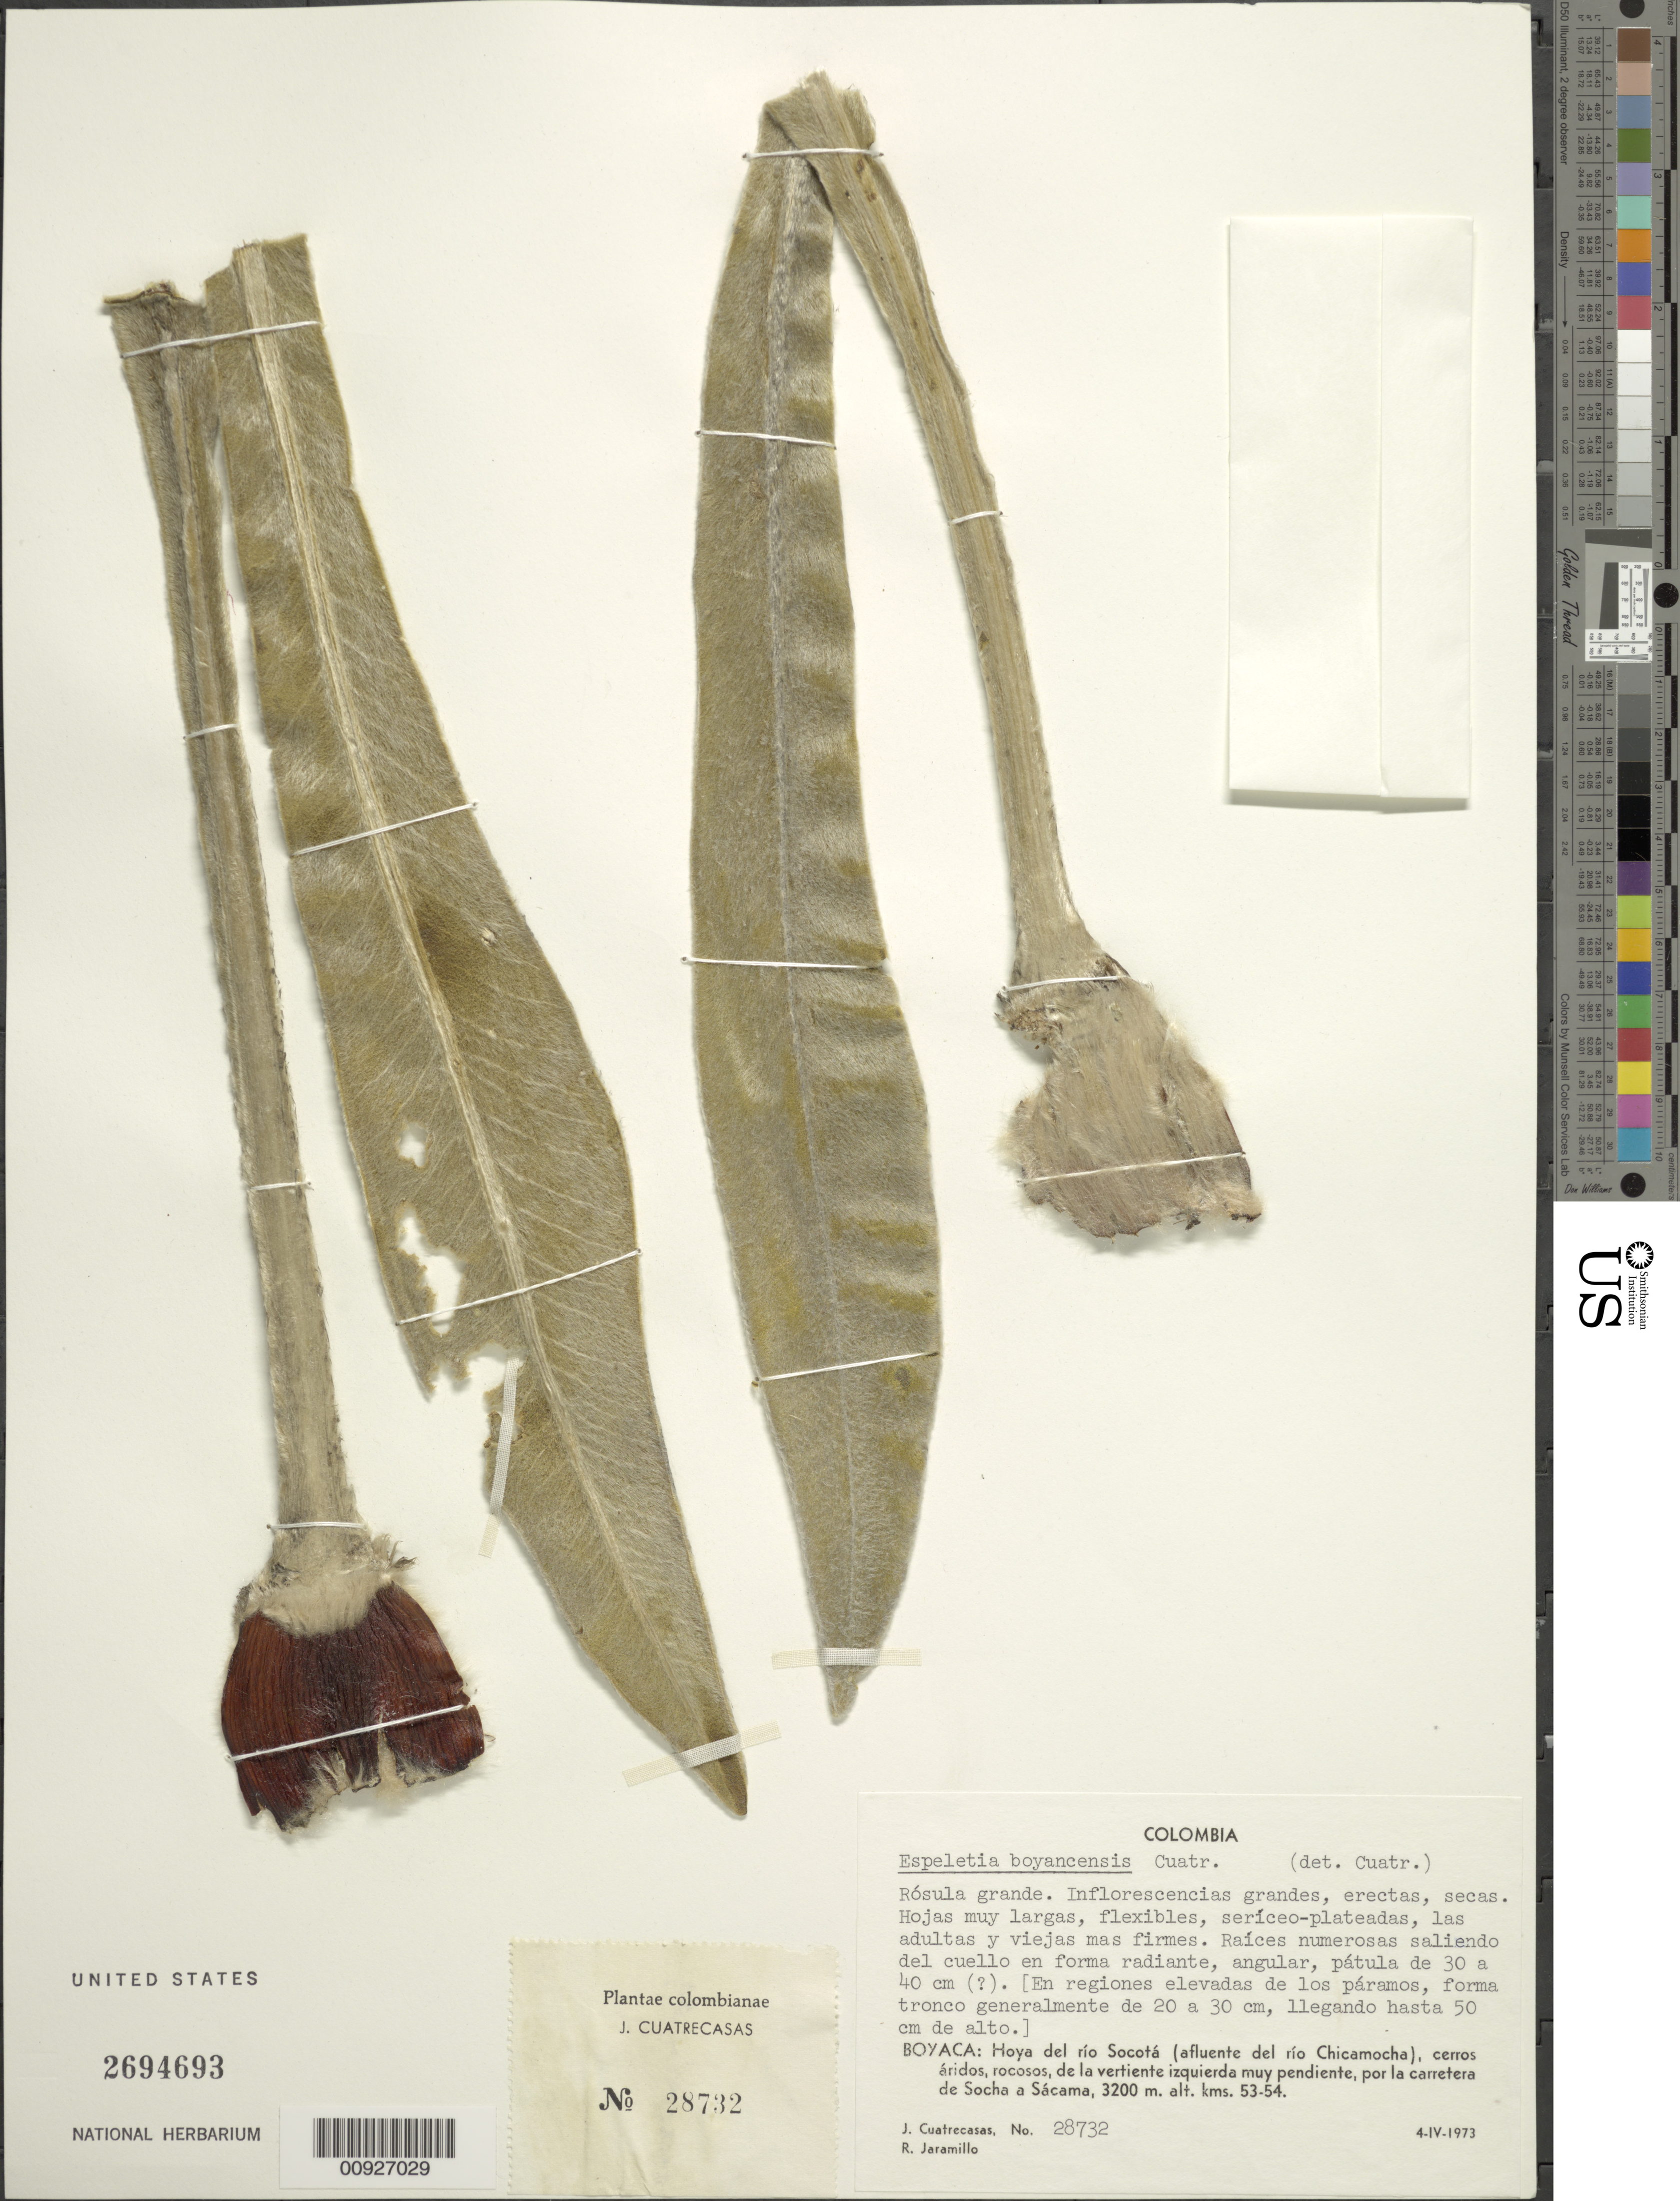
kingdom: Plantae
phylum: Tracheophyta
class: Magnoliopsida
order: Asterales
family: Asteraceae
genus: Espeletia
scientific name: Espeletia boyacensis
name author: Cuatrec.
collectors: J. Cuatrecasas & R. Jaramillo M.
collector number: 28732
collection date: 1973-04-04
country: Colombia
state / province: Boyacá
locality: Hoya del río Socotá (afluente del río Chicamocha) cerros áridos, rocosos, de la ladera izquierda muy pendiente, por la carrtera de Socha a Sácama.Kms. 53-58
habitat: Cerros áridos, rocosos.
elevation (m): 3200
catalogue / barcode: US 2694693